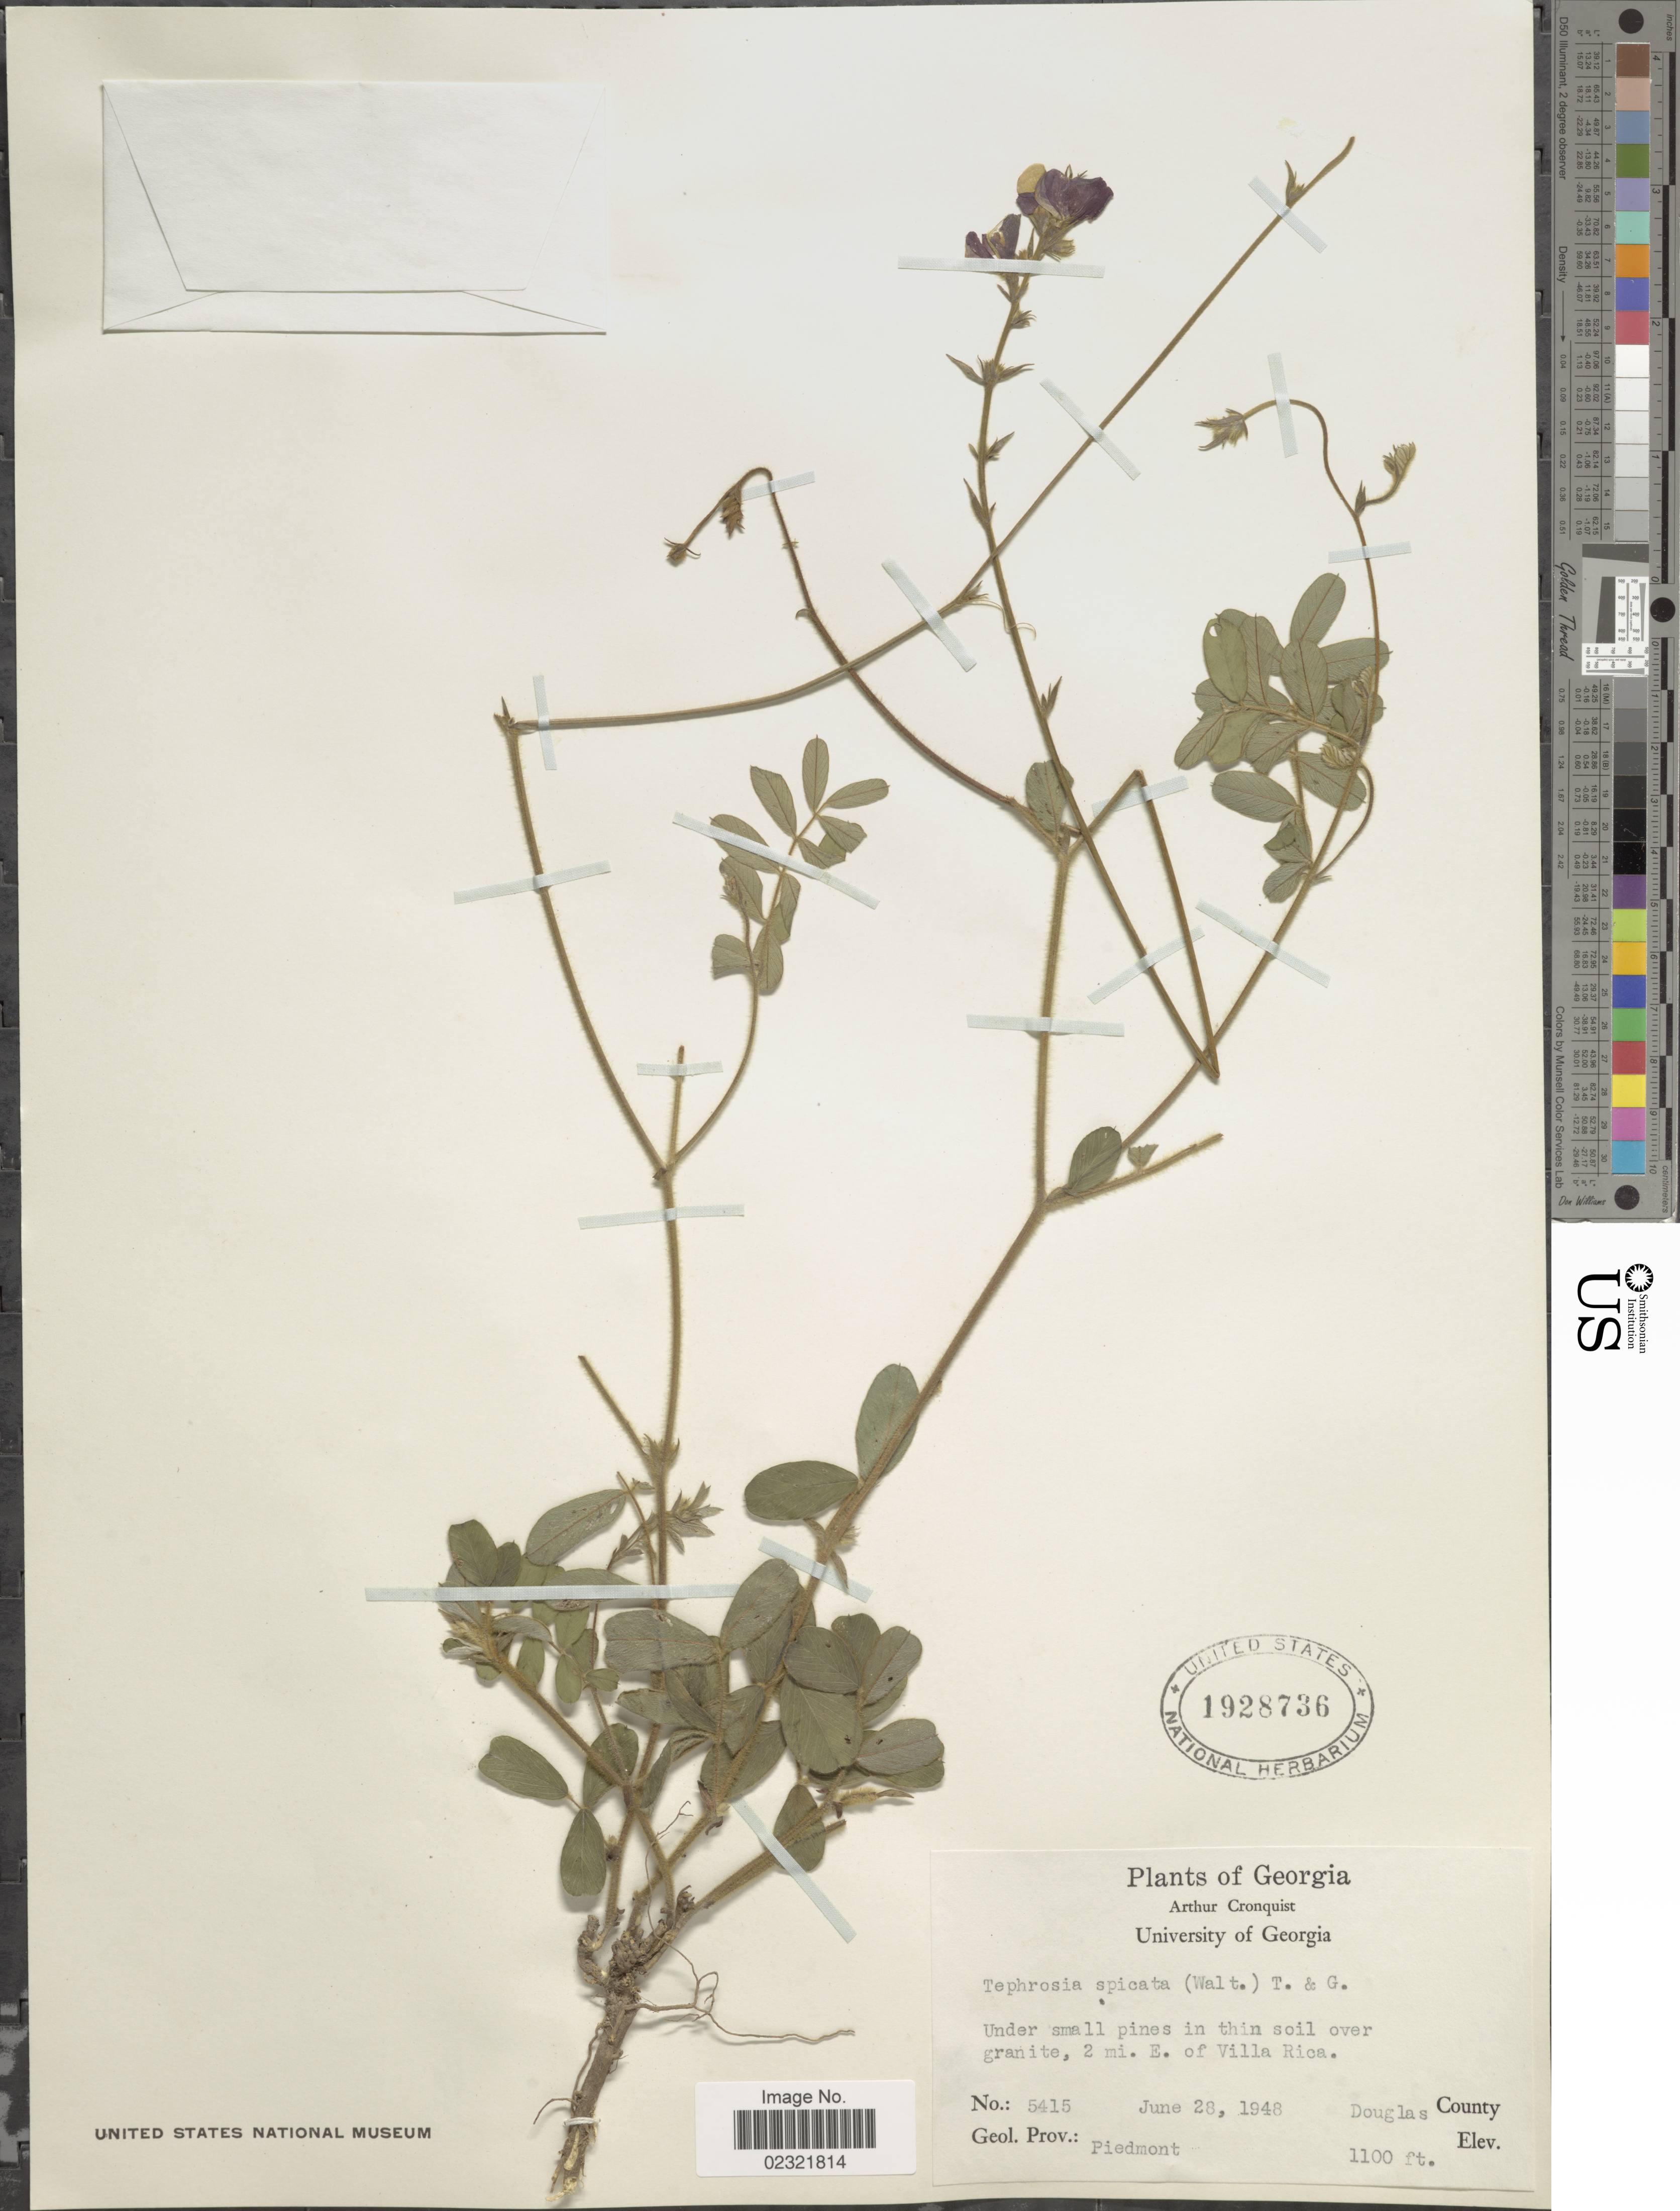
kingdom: Plantae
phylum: Tracheophyta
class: Magnoliopsida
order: Fabales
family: Fabaceae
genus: Tephrosia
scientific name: Tephrosia spicata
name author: (Walter) Torr. & A. Gray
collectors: A. J. Cronquist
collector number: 5415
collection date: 1948-06-28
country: United States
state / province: Georgia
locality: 2 mi. E. of Villa Rica, Douglas County, Geol. Prov.: Piedmont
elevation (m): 335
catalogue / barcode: US 1928736